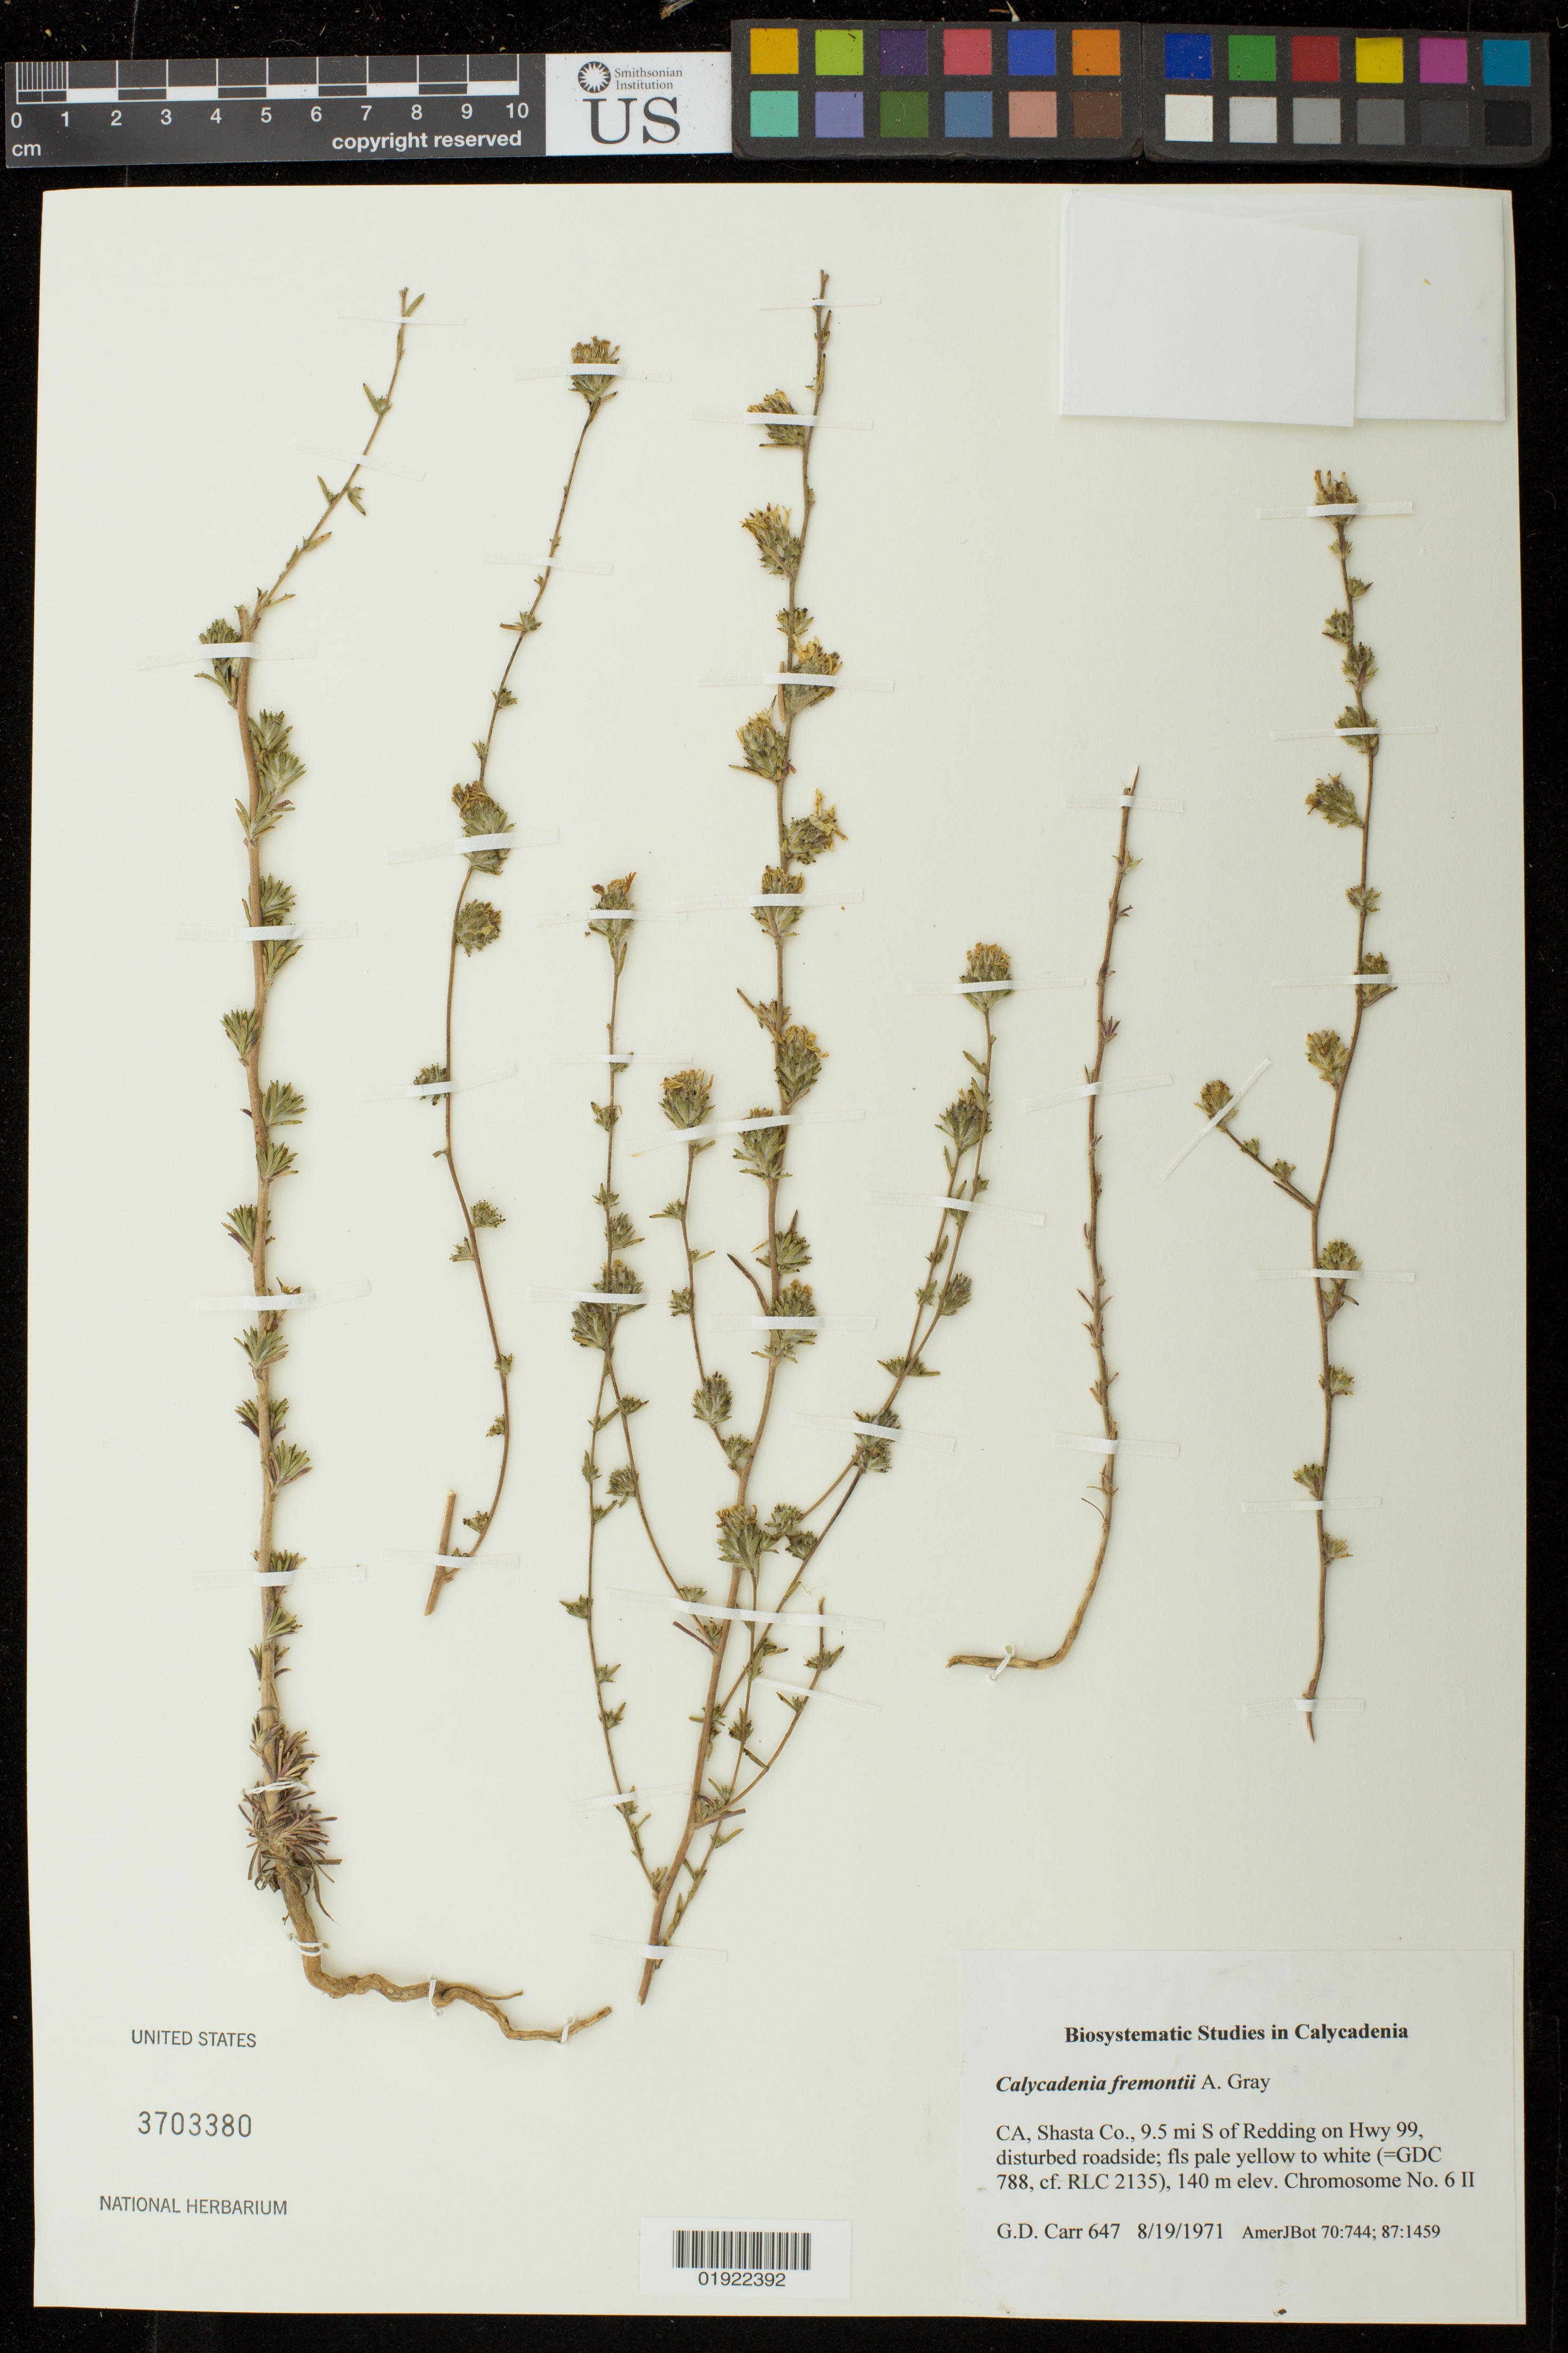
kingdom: Plantae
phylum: Tracheophyta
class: Magnoliopsida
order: Asterales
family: Asteraceae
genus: Calycadenia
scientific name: Calycadenia fremontii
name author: A. Gray in Emory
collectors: G. Carr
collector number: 647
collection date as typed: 8/19/1971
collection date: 1971-08-19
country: United States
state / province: California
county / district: Shasta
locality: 9.5 mi S of Redding on Hwy 99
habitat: disturbed roadside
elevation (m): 140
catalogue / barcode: US 3703380